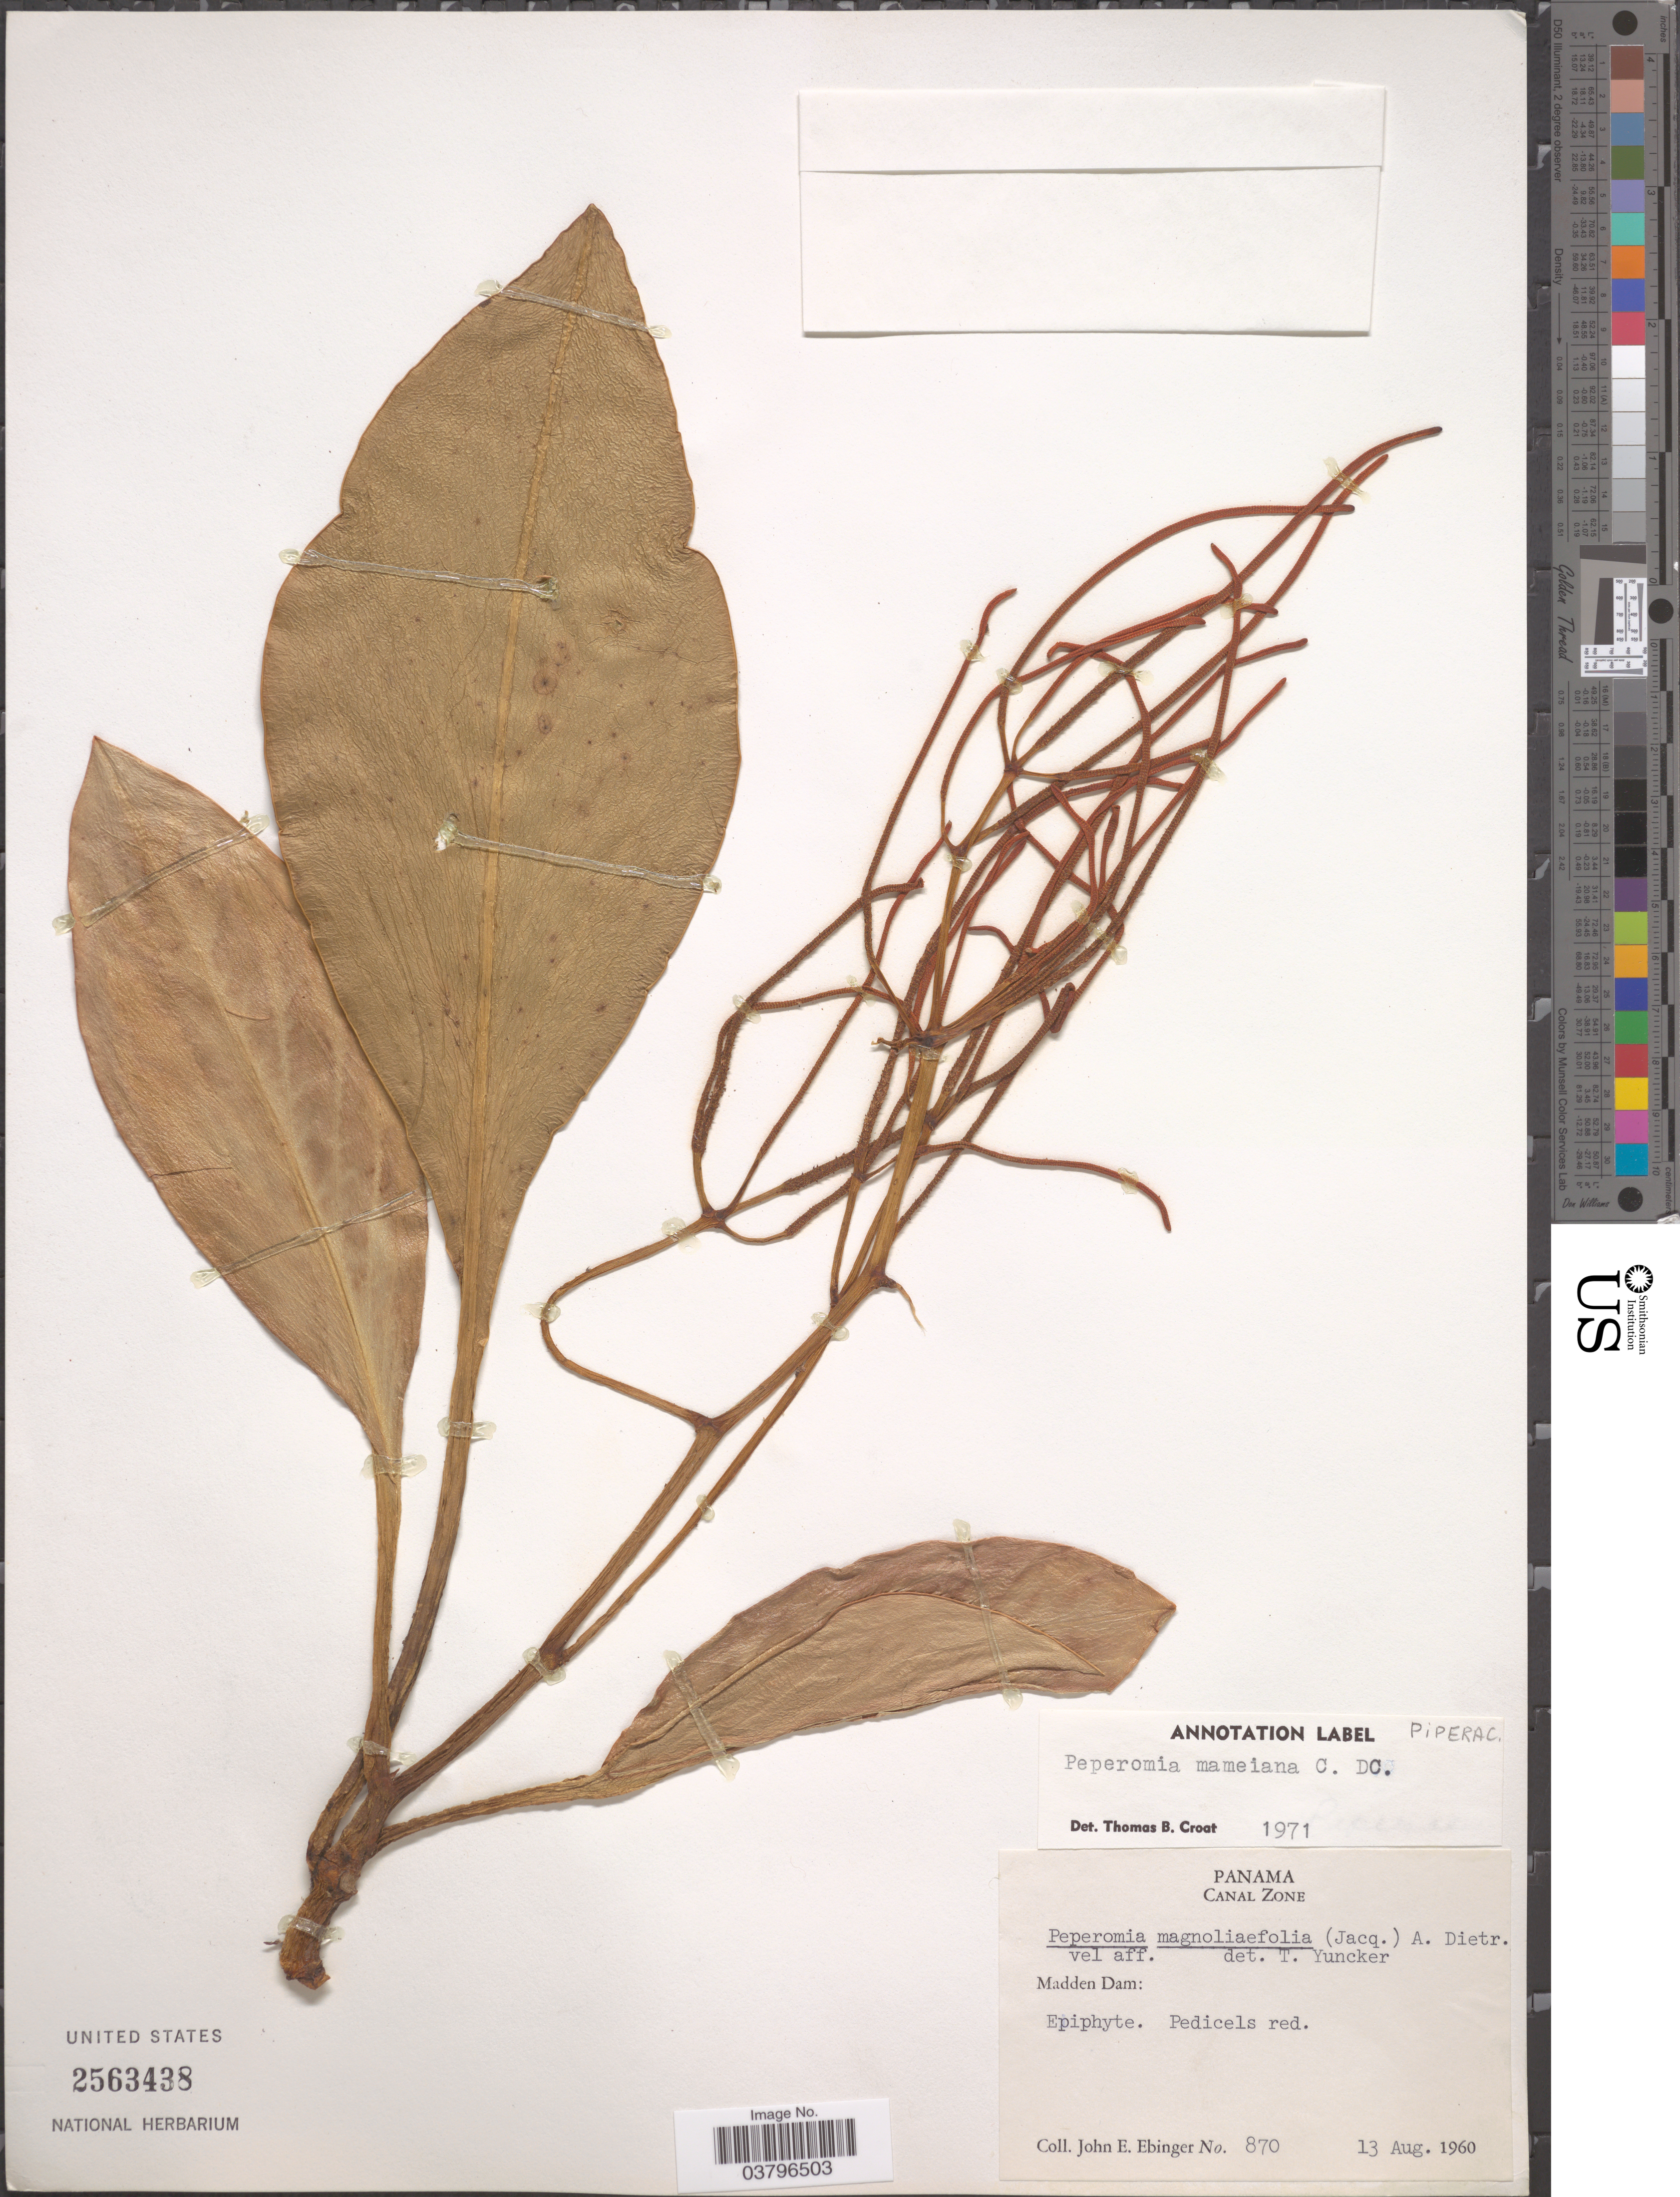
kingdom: Plantae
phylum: Tracheophyta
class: Magnoliopsida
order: Piperales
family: Piperaceae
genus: Peperomia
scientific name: Peperomia mameiana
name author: C. DC.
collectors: J. Ebinger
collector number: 870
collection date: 1960-08-13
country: Panama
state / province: Colón / Panamá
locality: Canal Zone. Madden Dam.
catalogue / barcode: US 2563438